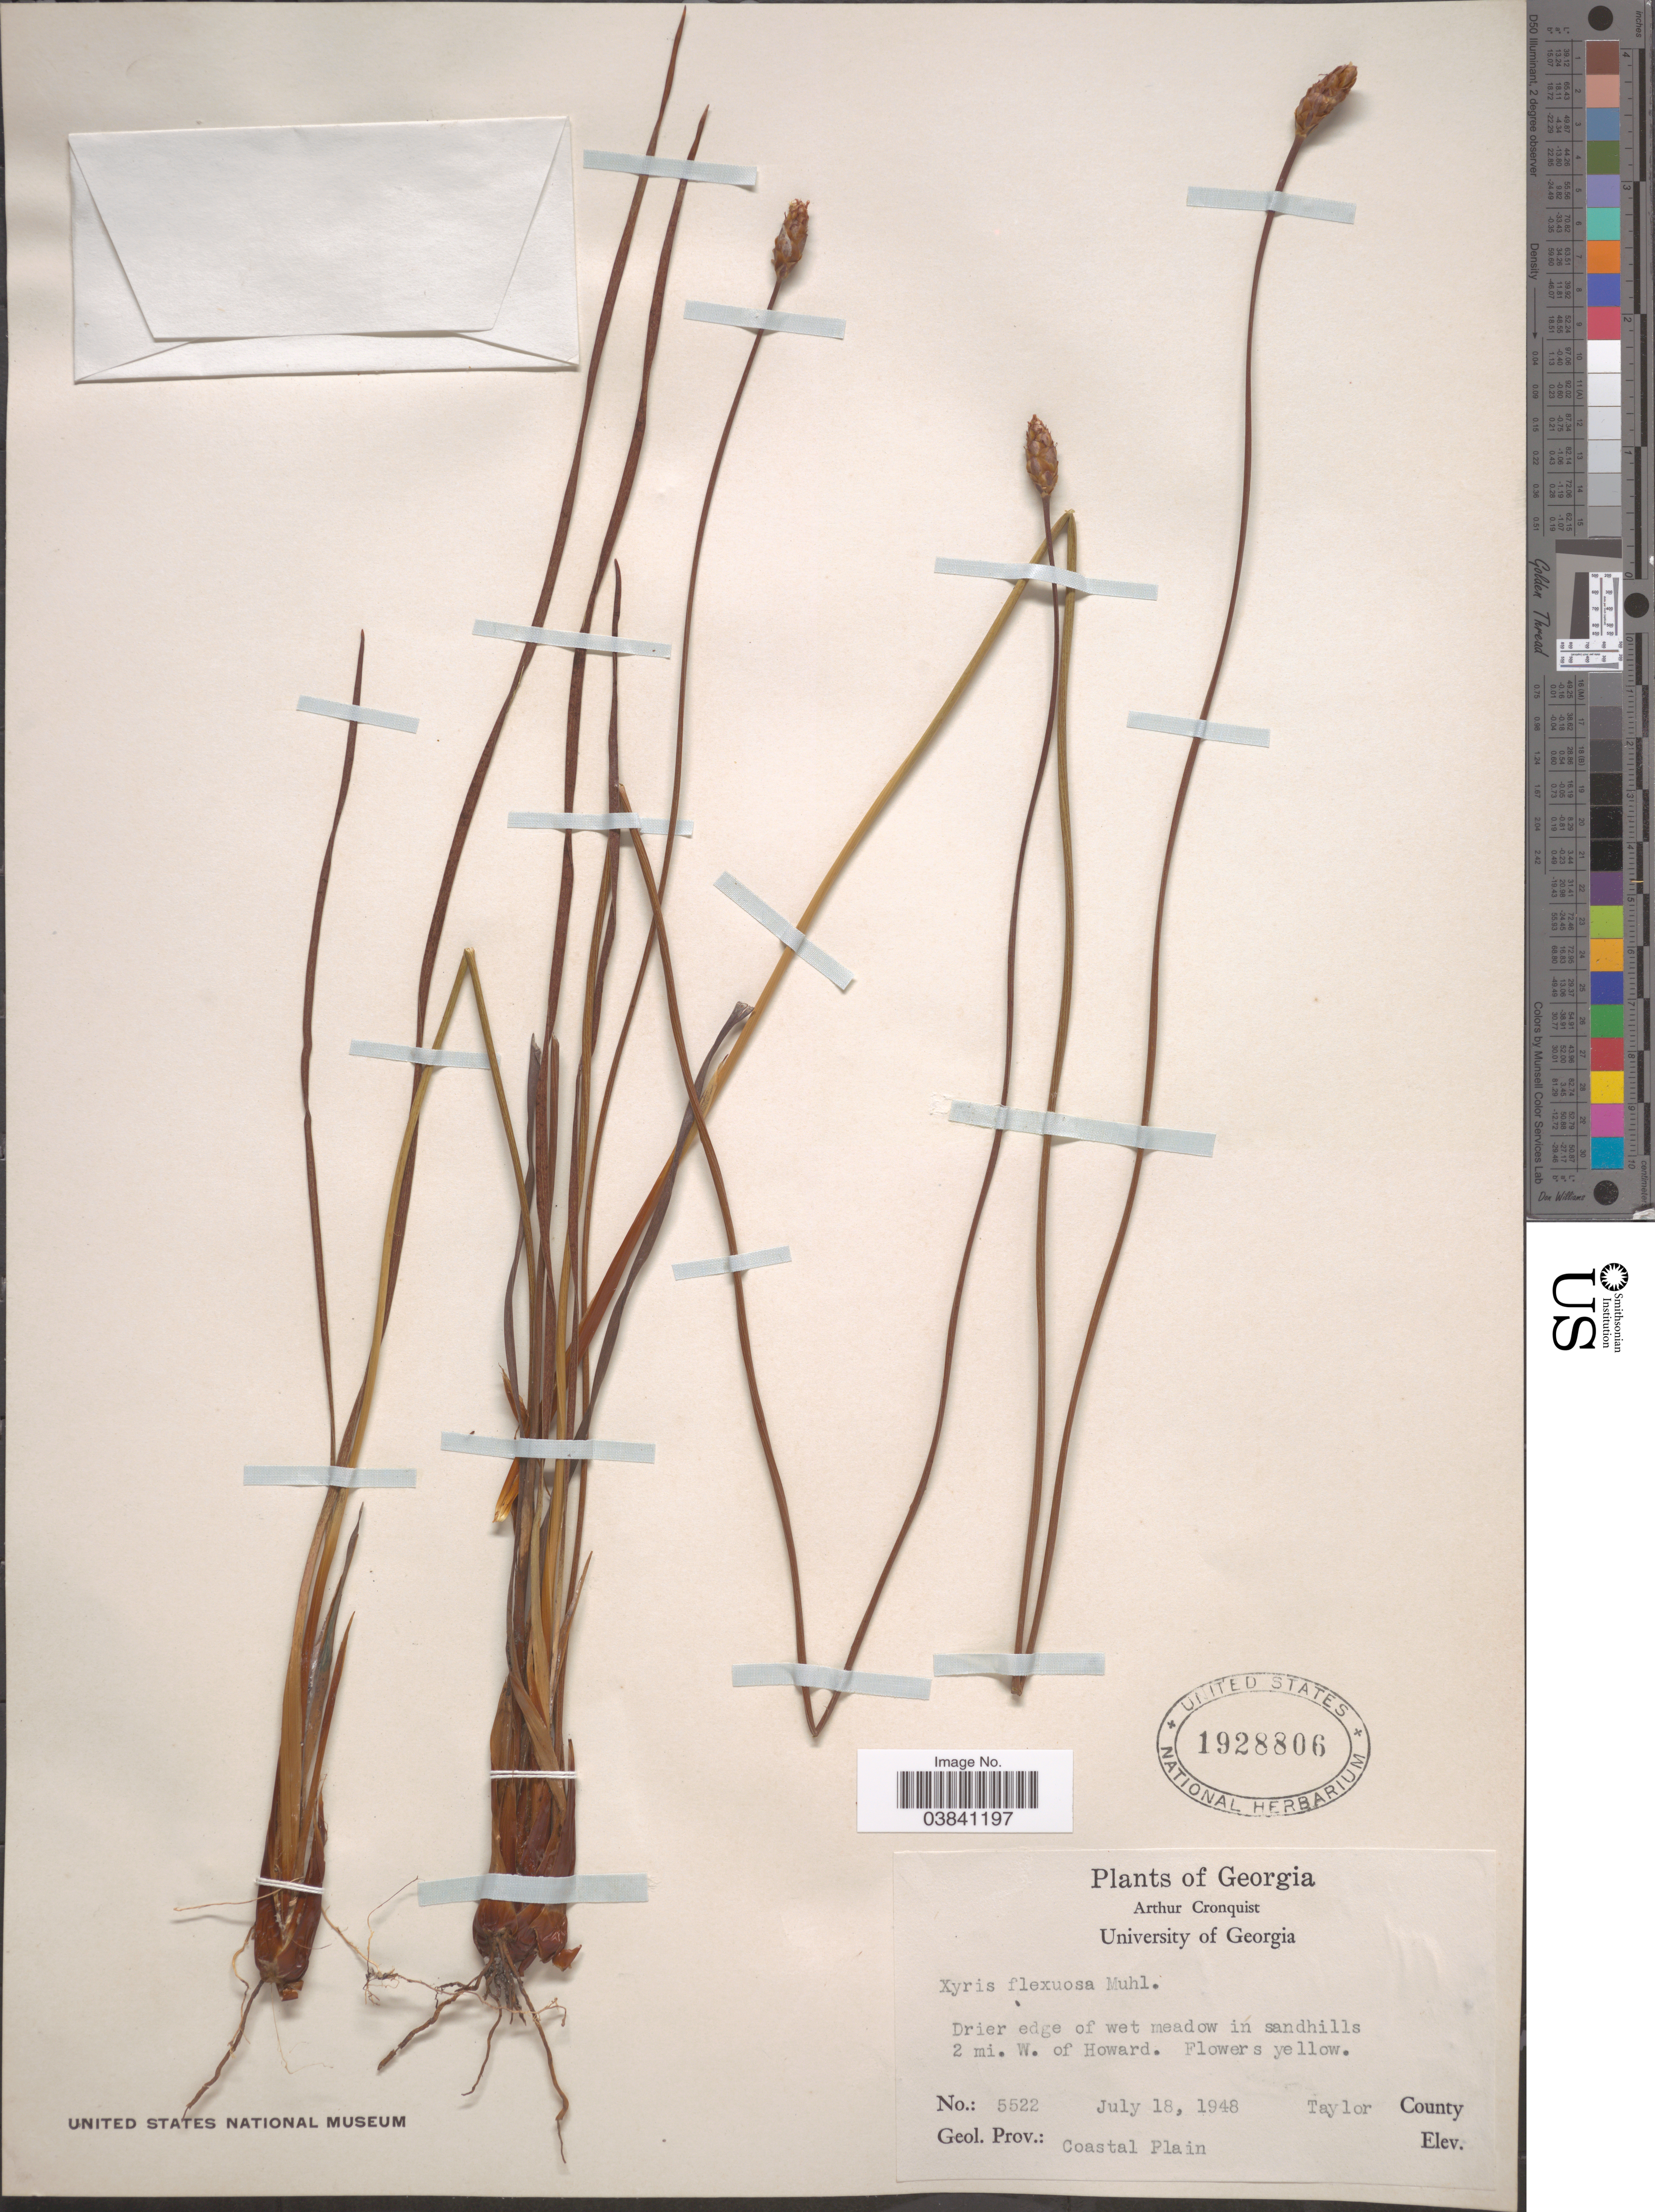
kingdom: Plantae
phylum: Tracheophyta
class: Liliopsida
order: Poales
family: Xyridaceae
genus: Xyris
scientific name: Xyris caroliniana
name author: Walter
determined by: Strong, Mark T., (BOT), Smithsonian Institution - National Museum of Natural History (UNITED STATES)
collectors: A. J. Cronquist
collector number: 5522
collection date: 1948-07-18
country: United States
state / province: Georgia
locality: Drier edge of wet meadow in sandhills 2 mi. W. of Howard. Taylor County. Geol. Prov.: Coastal Plain.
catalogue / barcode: US 1928806